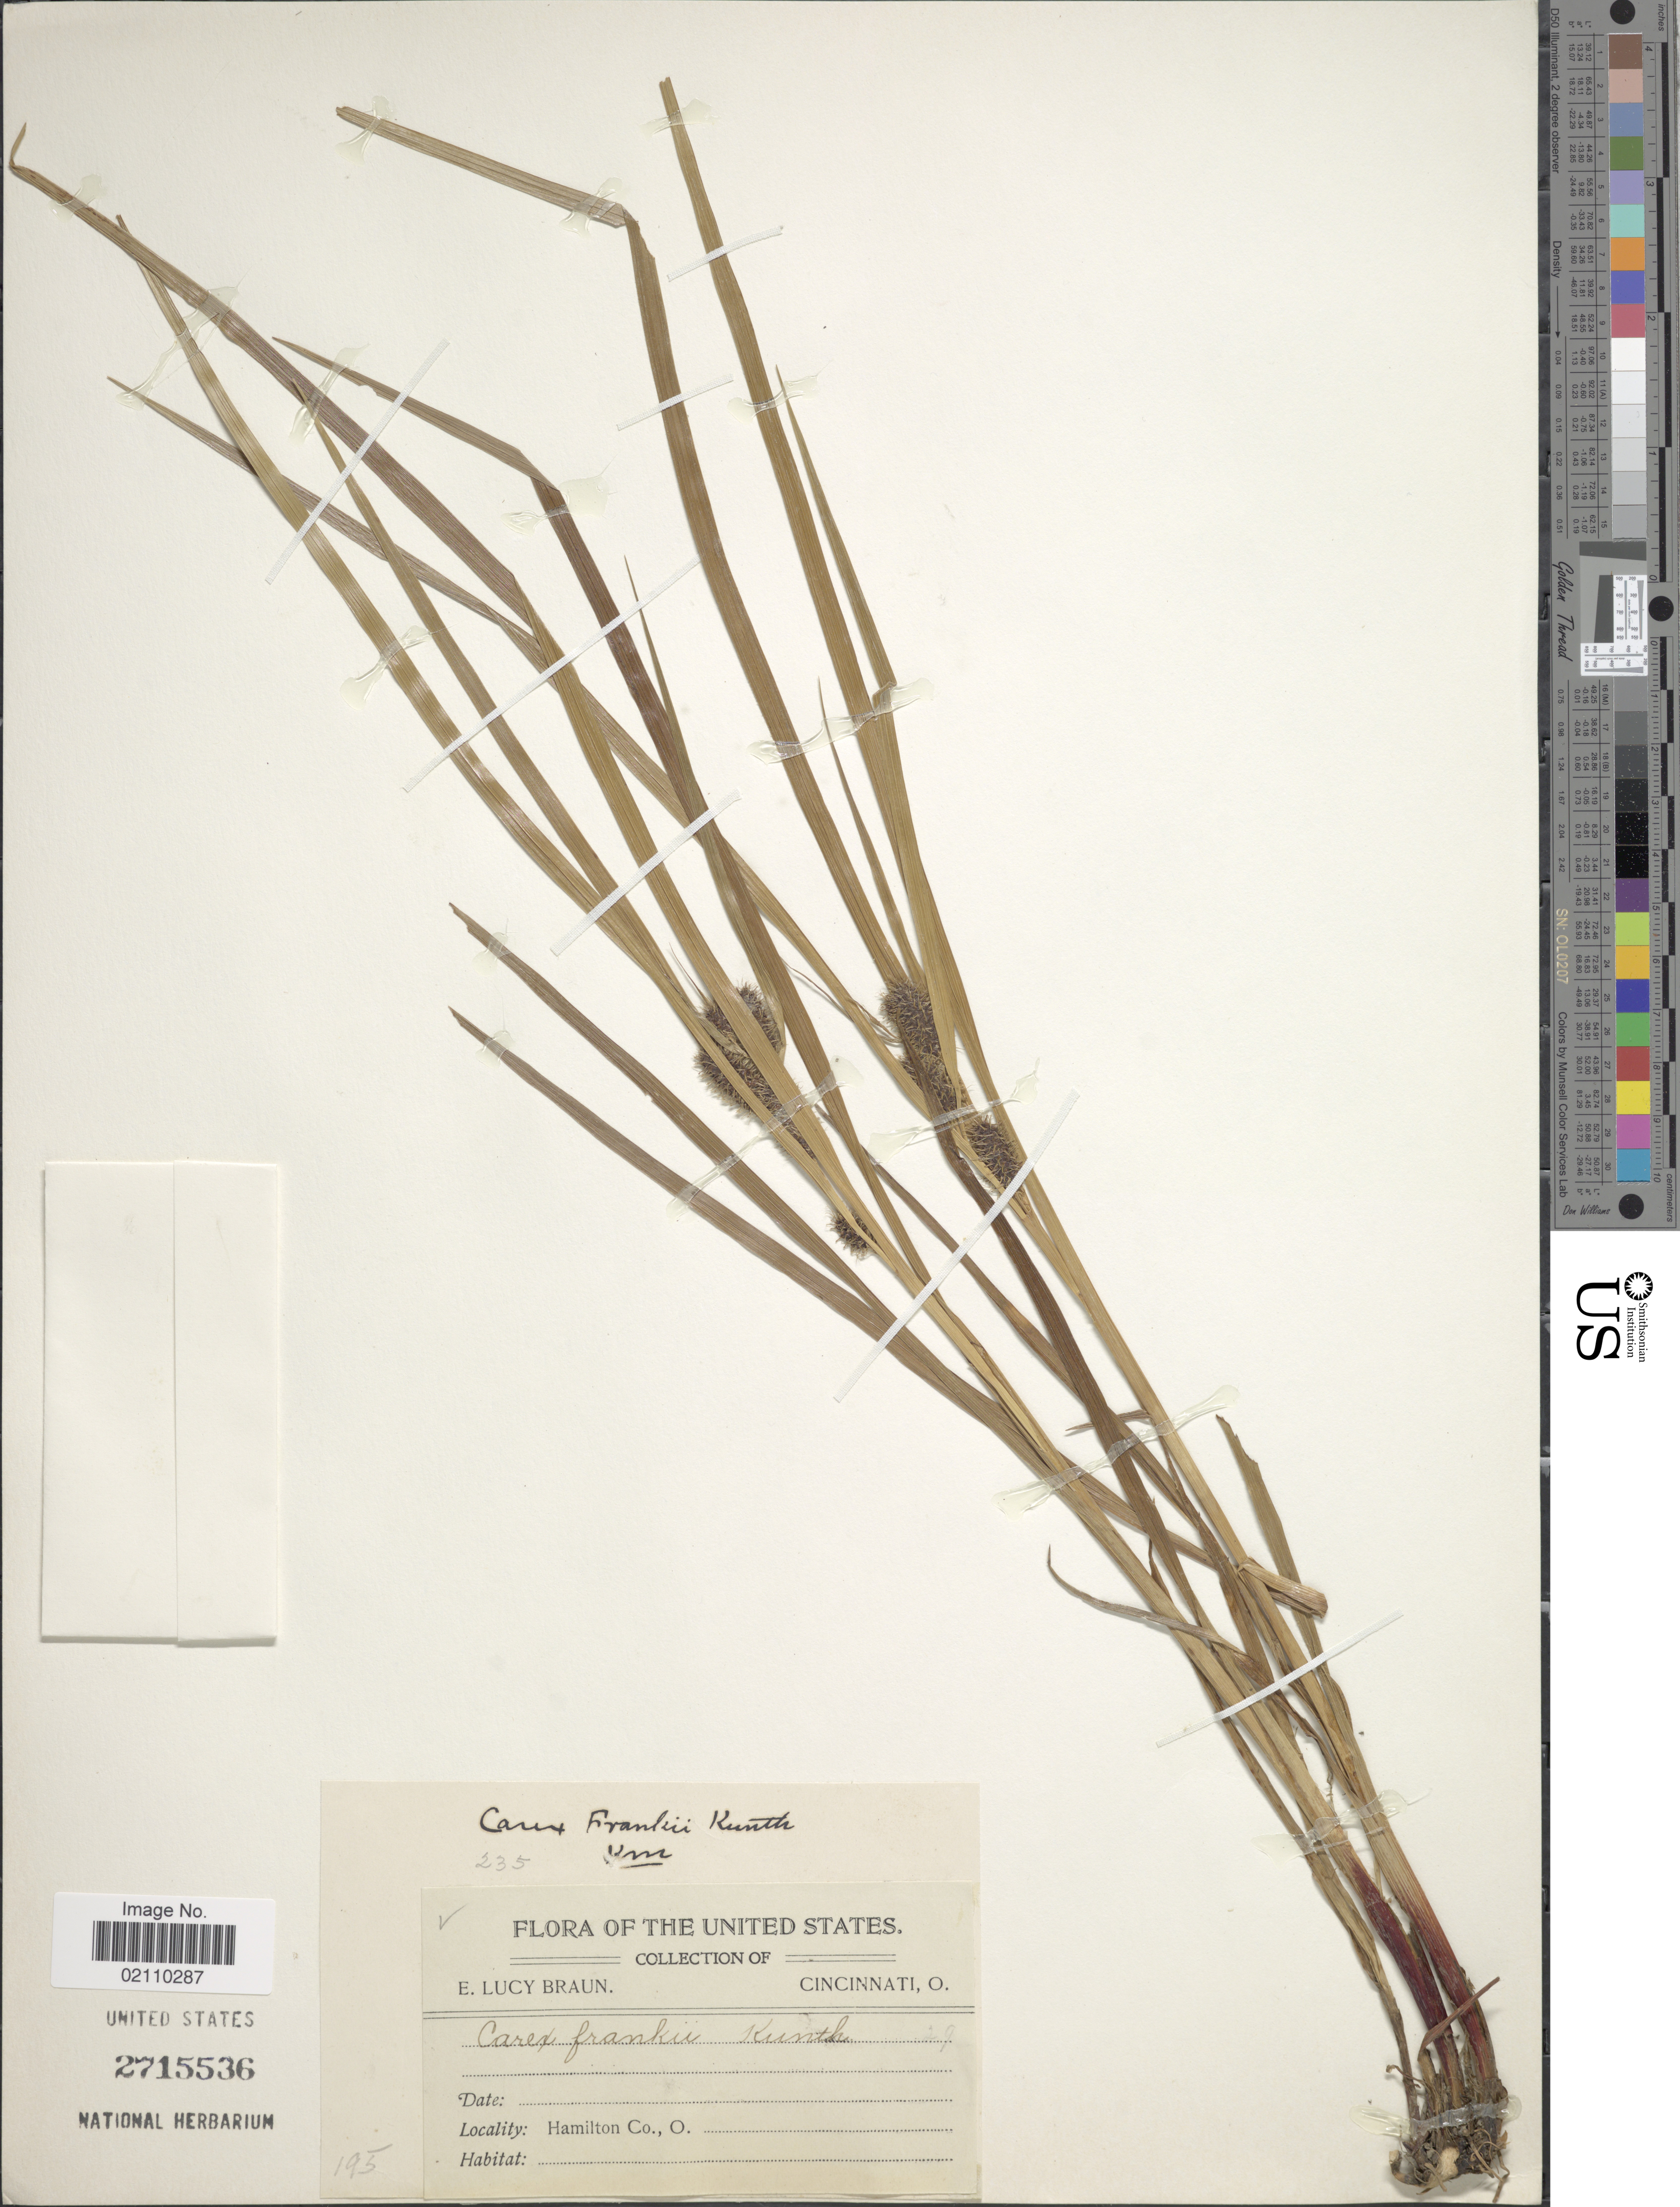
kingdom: Plantae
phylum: Tracheophyta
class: Liliopsida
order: Poales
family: Cyperaceae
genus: Carex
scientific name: Carex frankii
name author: Kunth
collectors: E. L. Braun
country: United States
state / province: Ohio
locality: Hamilton Co.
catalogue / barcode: US 2715536